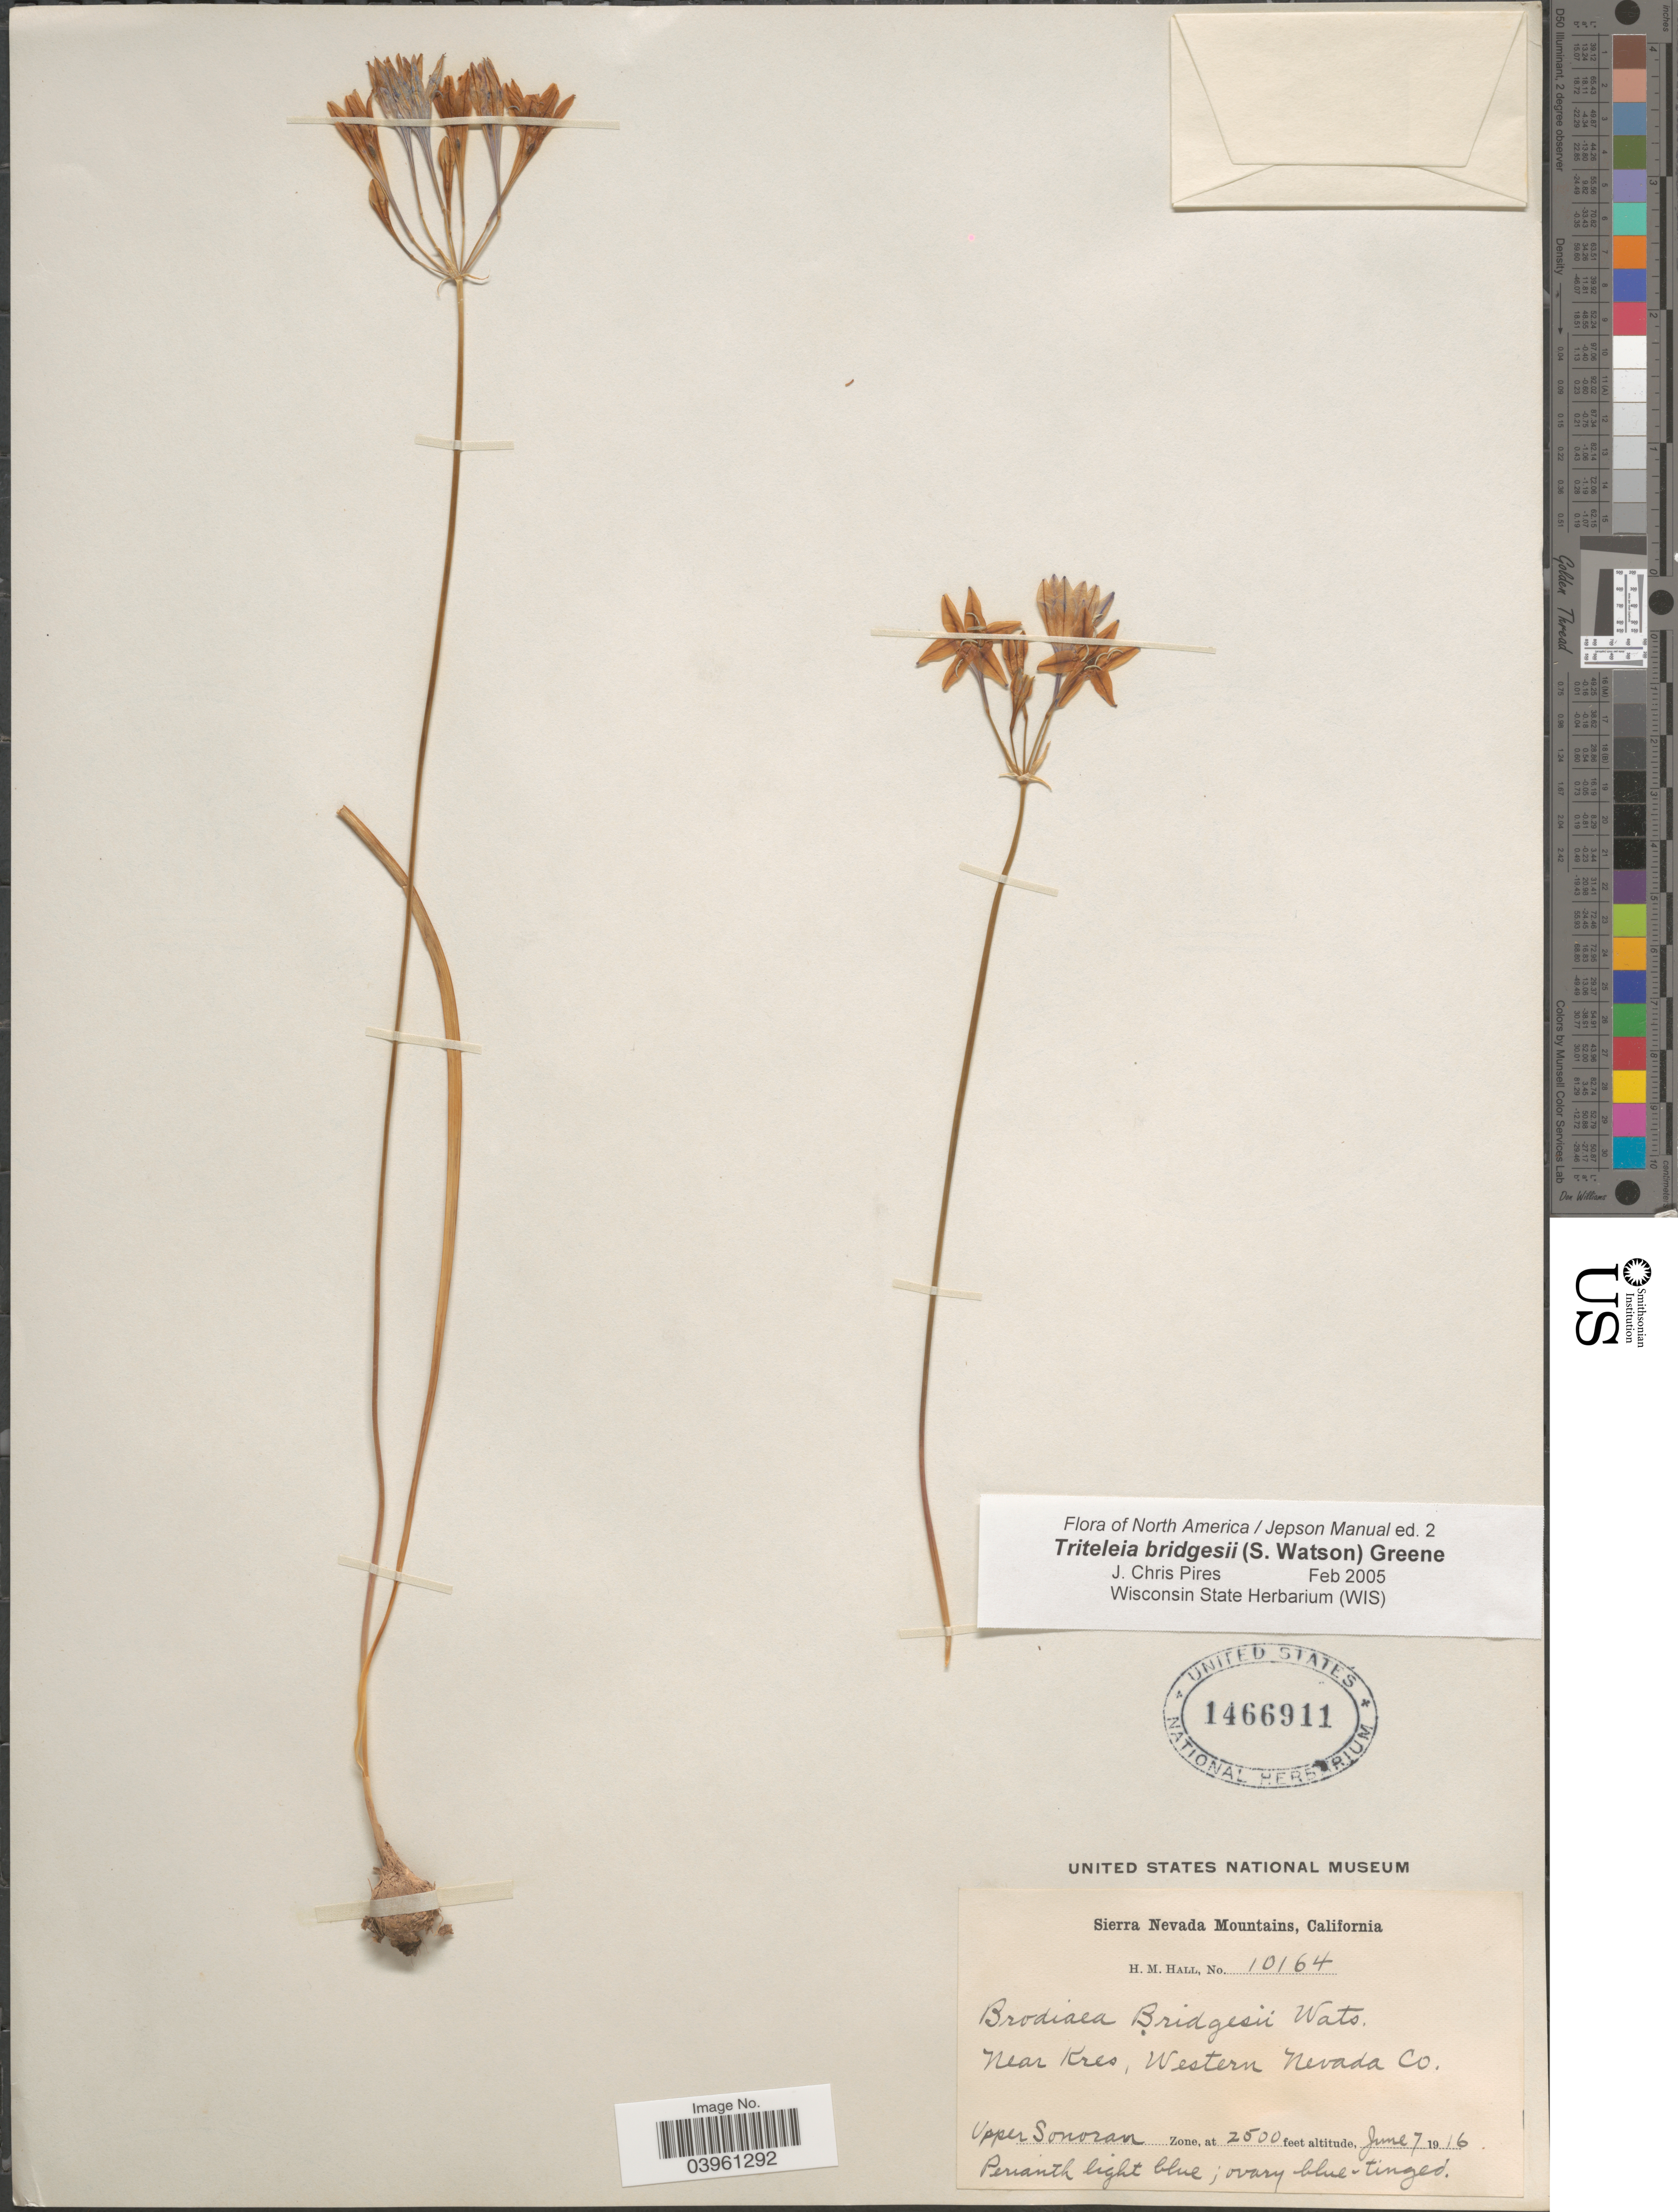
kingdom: Plantae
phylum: Tracheophyta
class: Liliopsida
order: Asparagales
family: Asparagaceae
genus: Triteleia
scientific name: Triteleia bridgesii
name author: (S. Watson) Greene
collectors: H. M. Hall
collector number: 10164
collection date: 1916-06-07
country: United States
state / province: California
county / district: Nevada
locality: Sierra Nevada Mountains. Near Kres, Western Nevada Co. Upper Sonoran Zone.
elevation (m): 762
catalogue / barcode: US 1466911